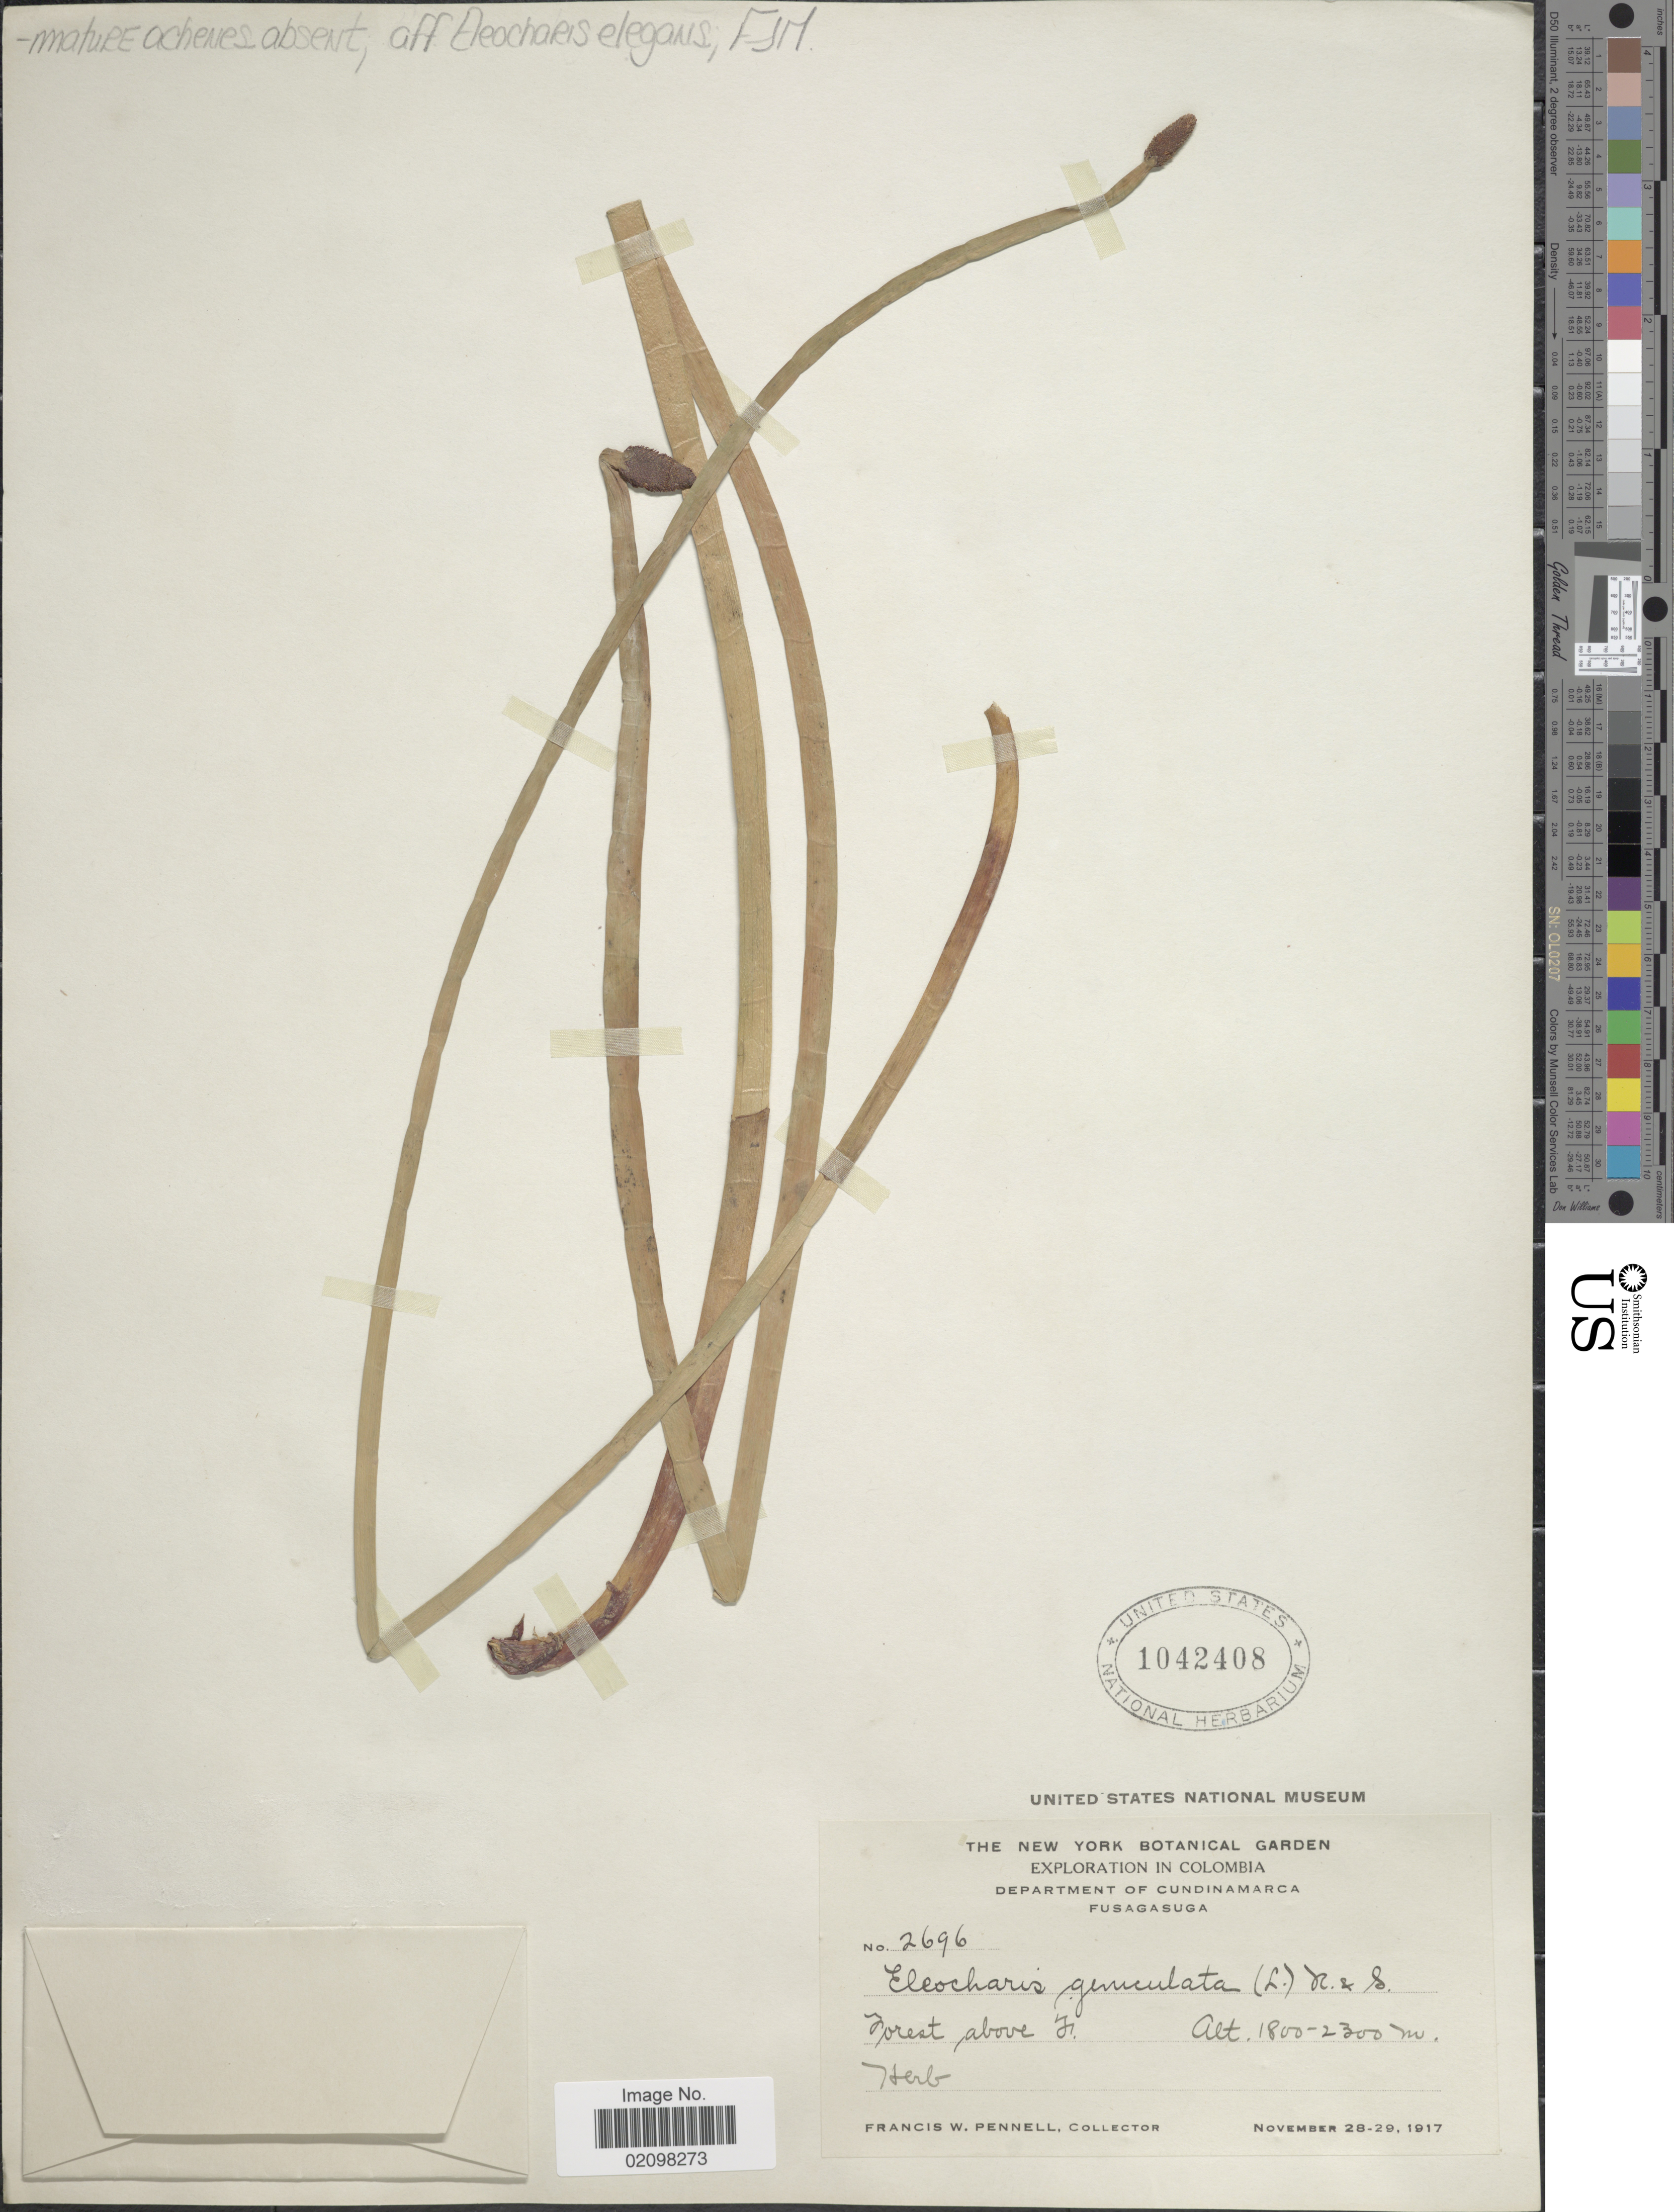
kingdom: Plantae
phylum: Tracheophyta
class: Liliopsida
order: Poales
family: Cyperaceae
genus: Eleocharis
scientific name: Eleocharis elegans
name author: (Kunth) Roem. & Schult.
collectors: F. W. Pennell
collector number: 2696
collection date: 1917-11-28/1917-11-29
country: Colombia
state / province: Cundinamarca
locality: Fusagasuga. Forest above F.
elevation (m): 1800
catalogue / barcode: US 1042408